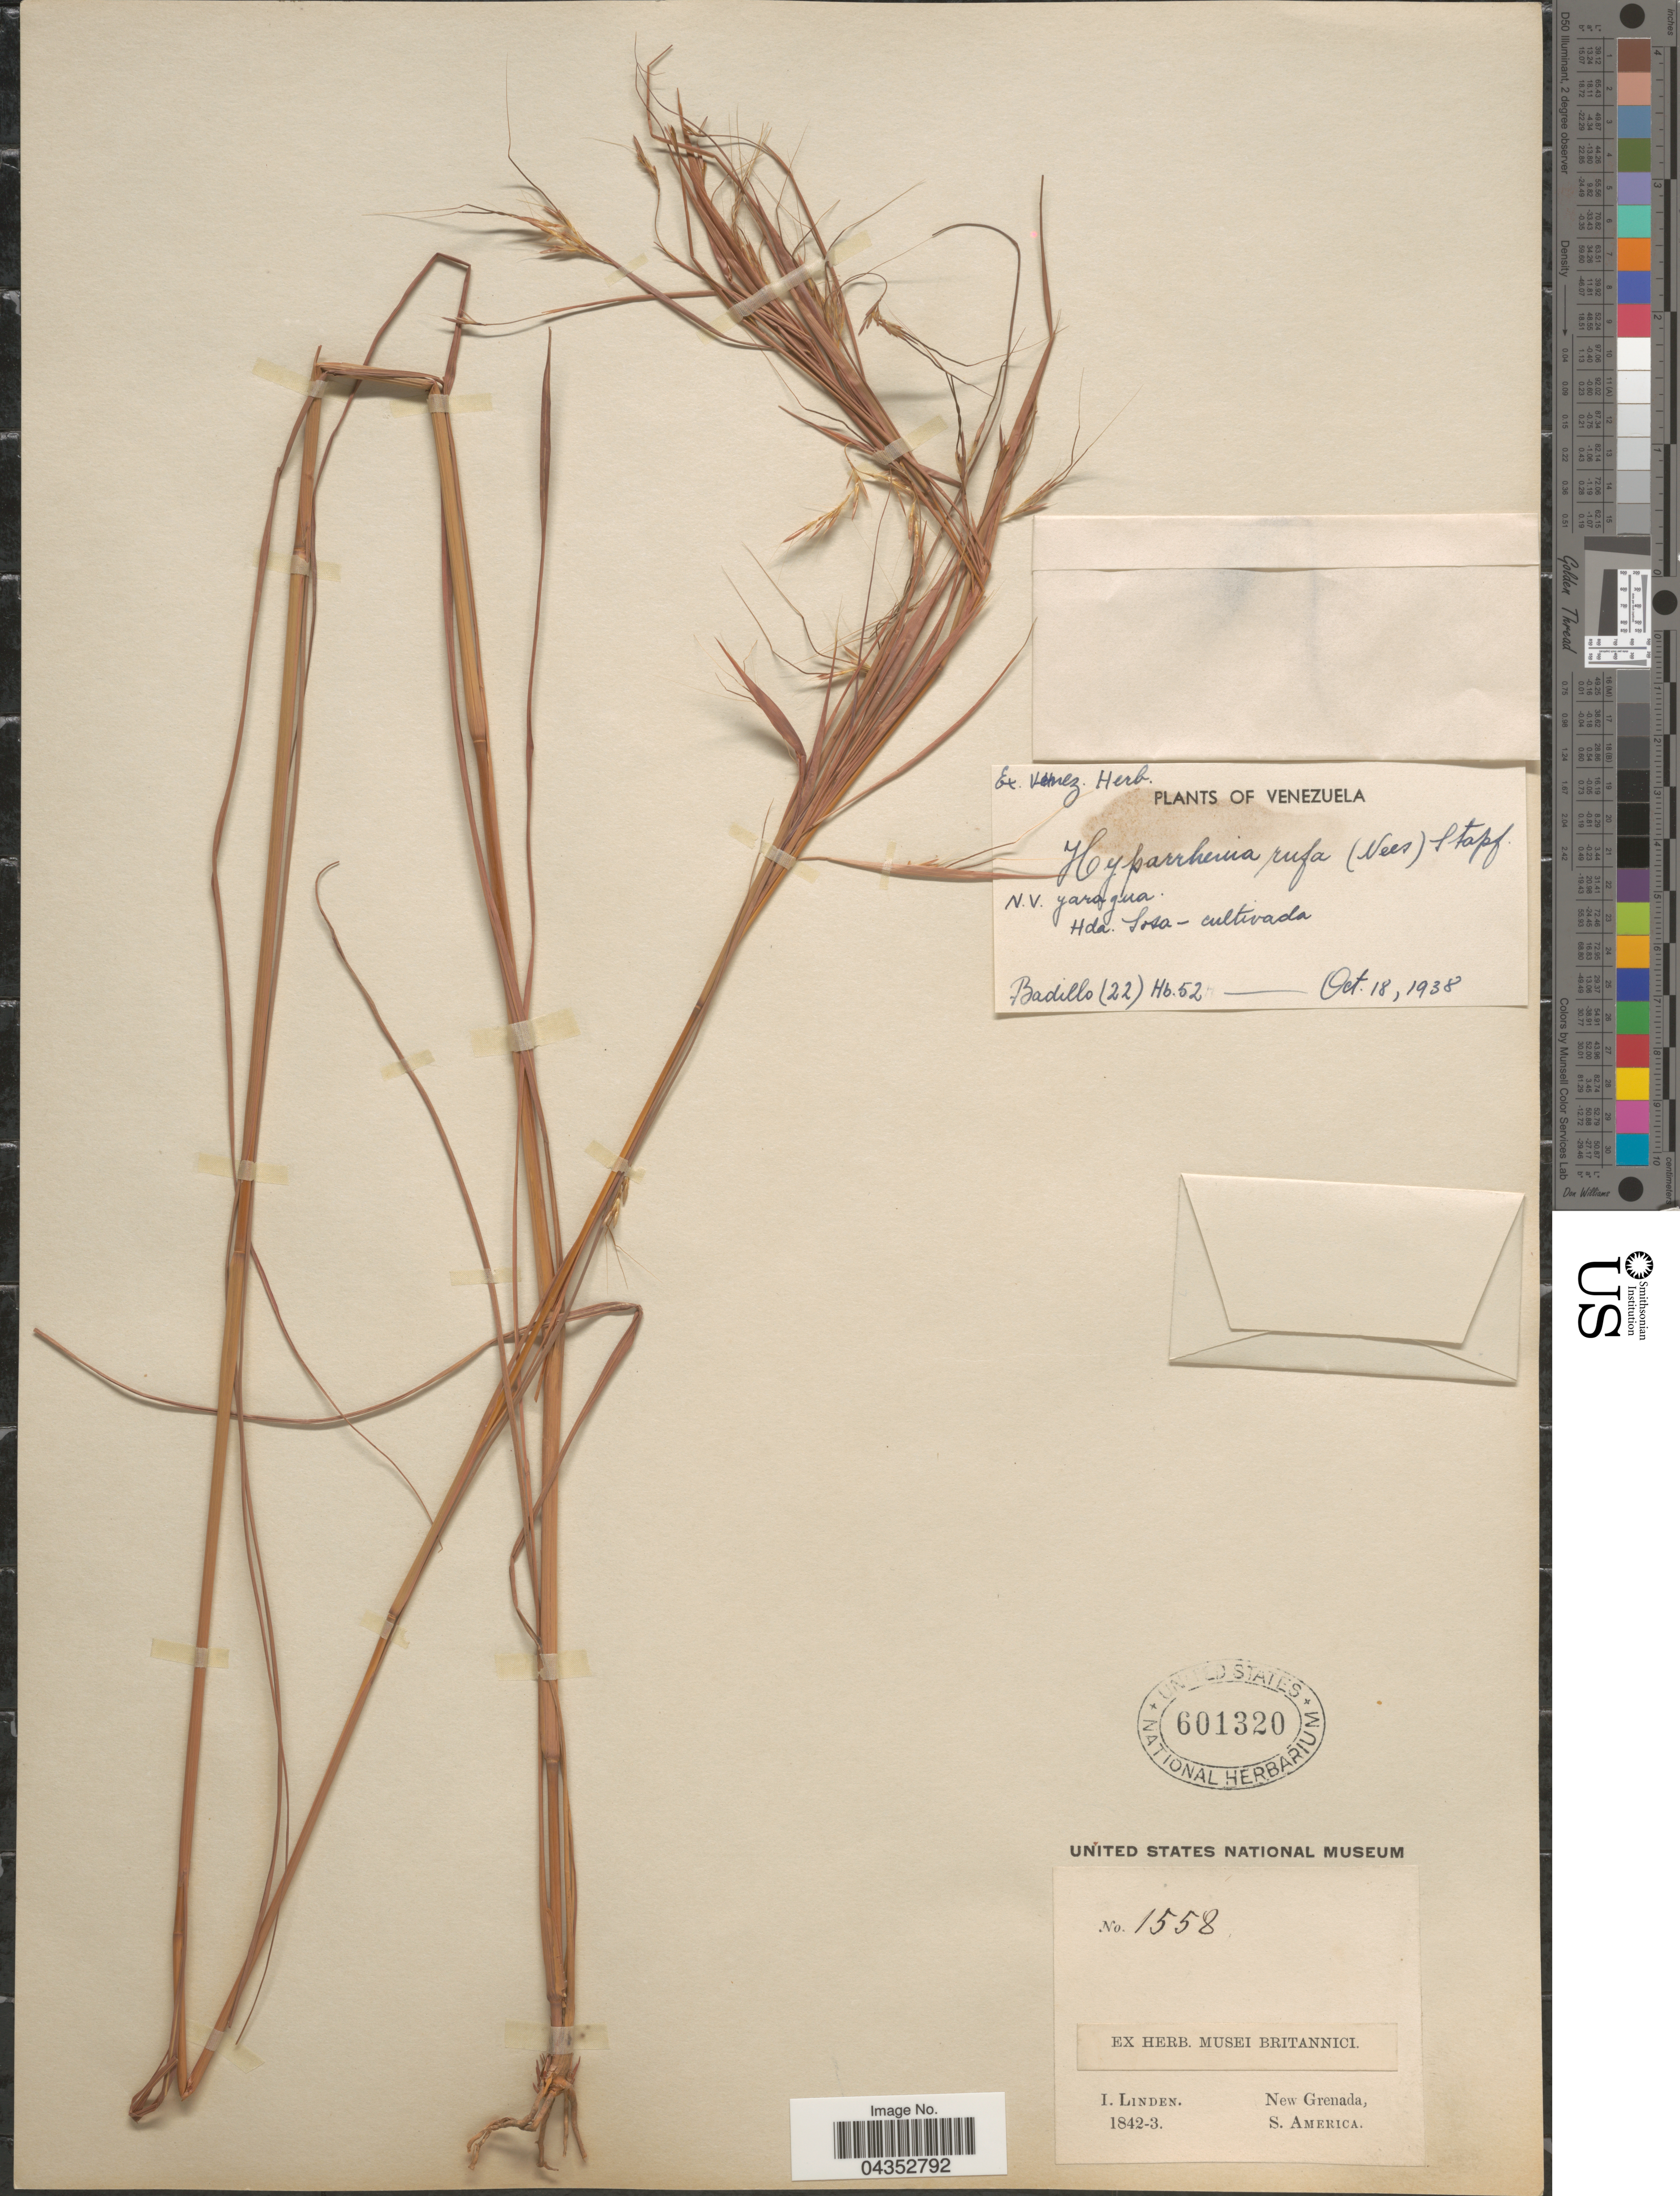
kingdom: Plantae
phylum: Tracheophyta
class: Liliopsida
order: Poales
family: Poaceae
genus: Hyparrhenia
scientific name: Hyparrhenia rufa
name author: (Nees) Stapf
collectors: I. Linden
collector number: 1558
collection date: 1842/1843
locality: New Grenada, S. America.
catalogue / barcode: US 601320